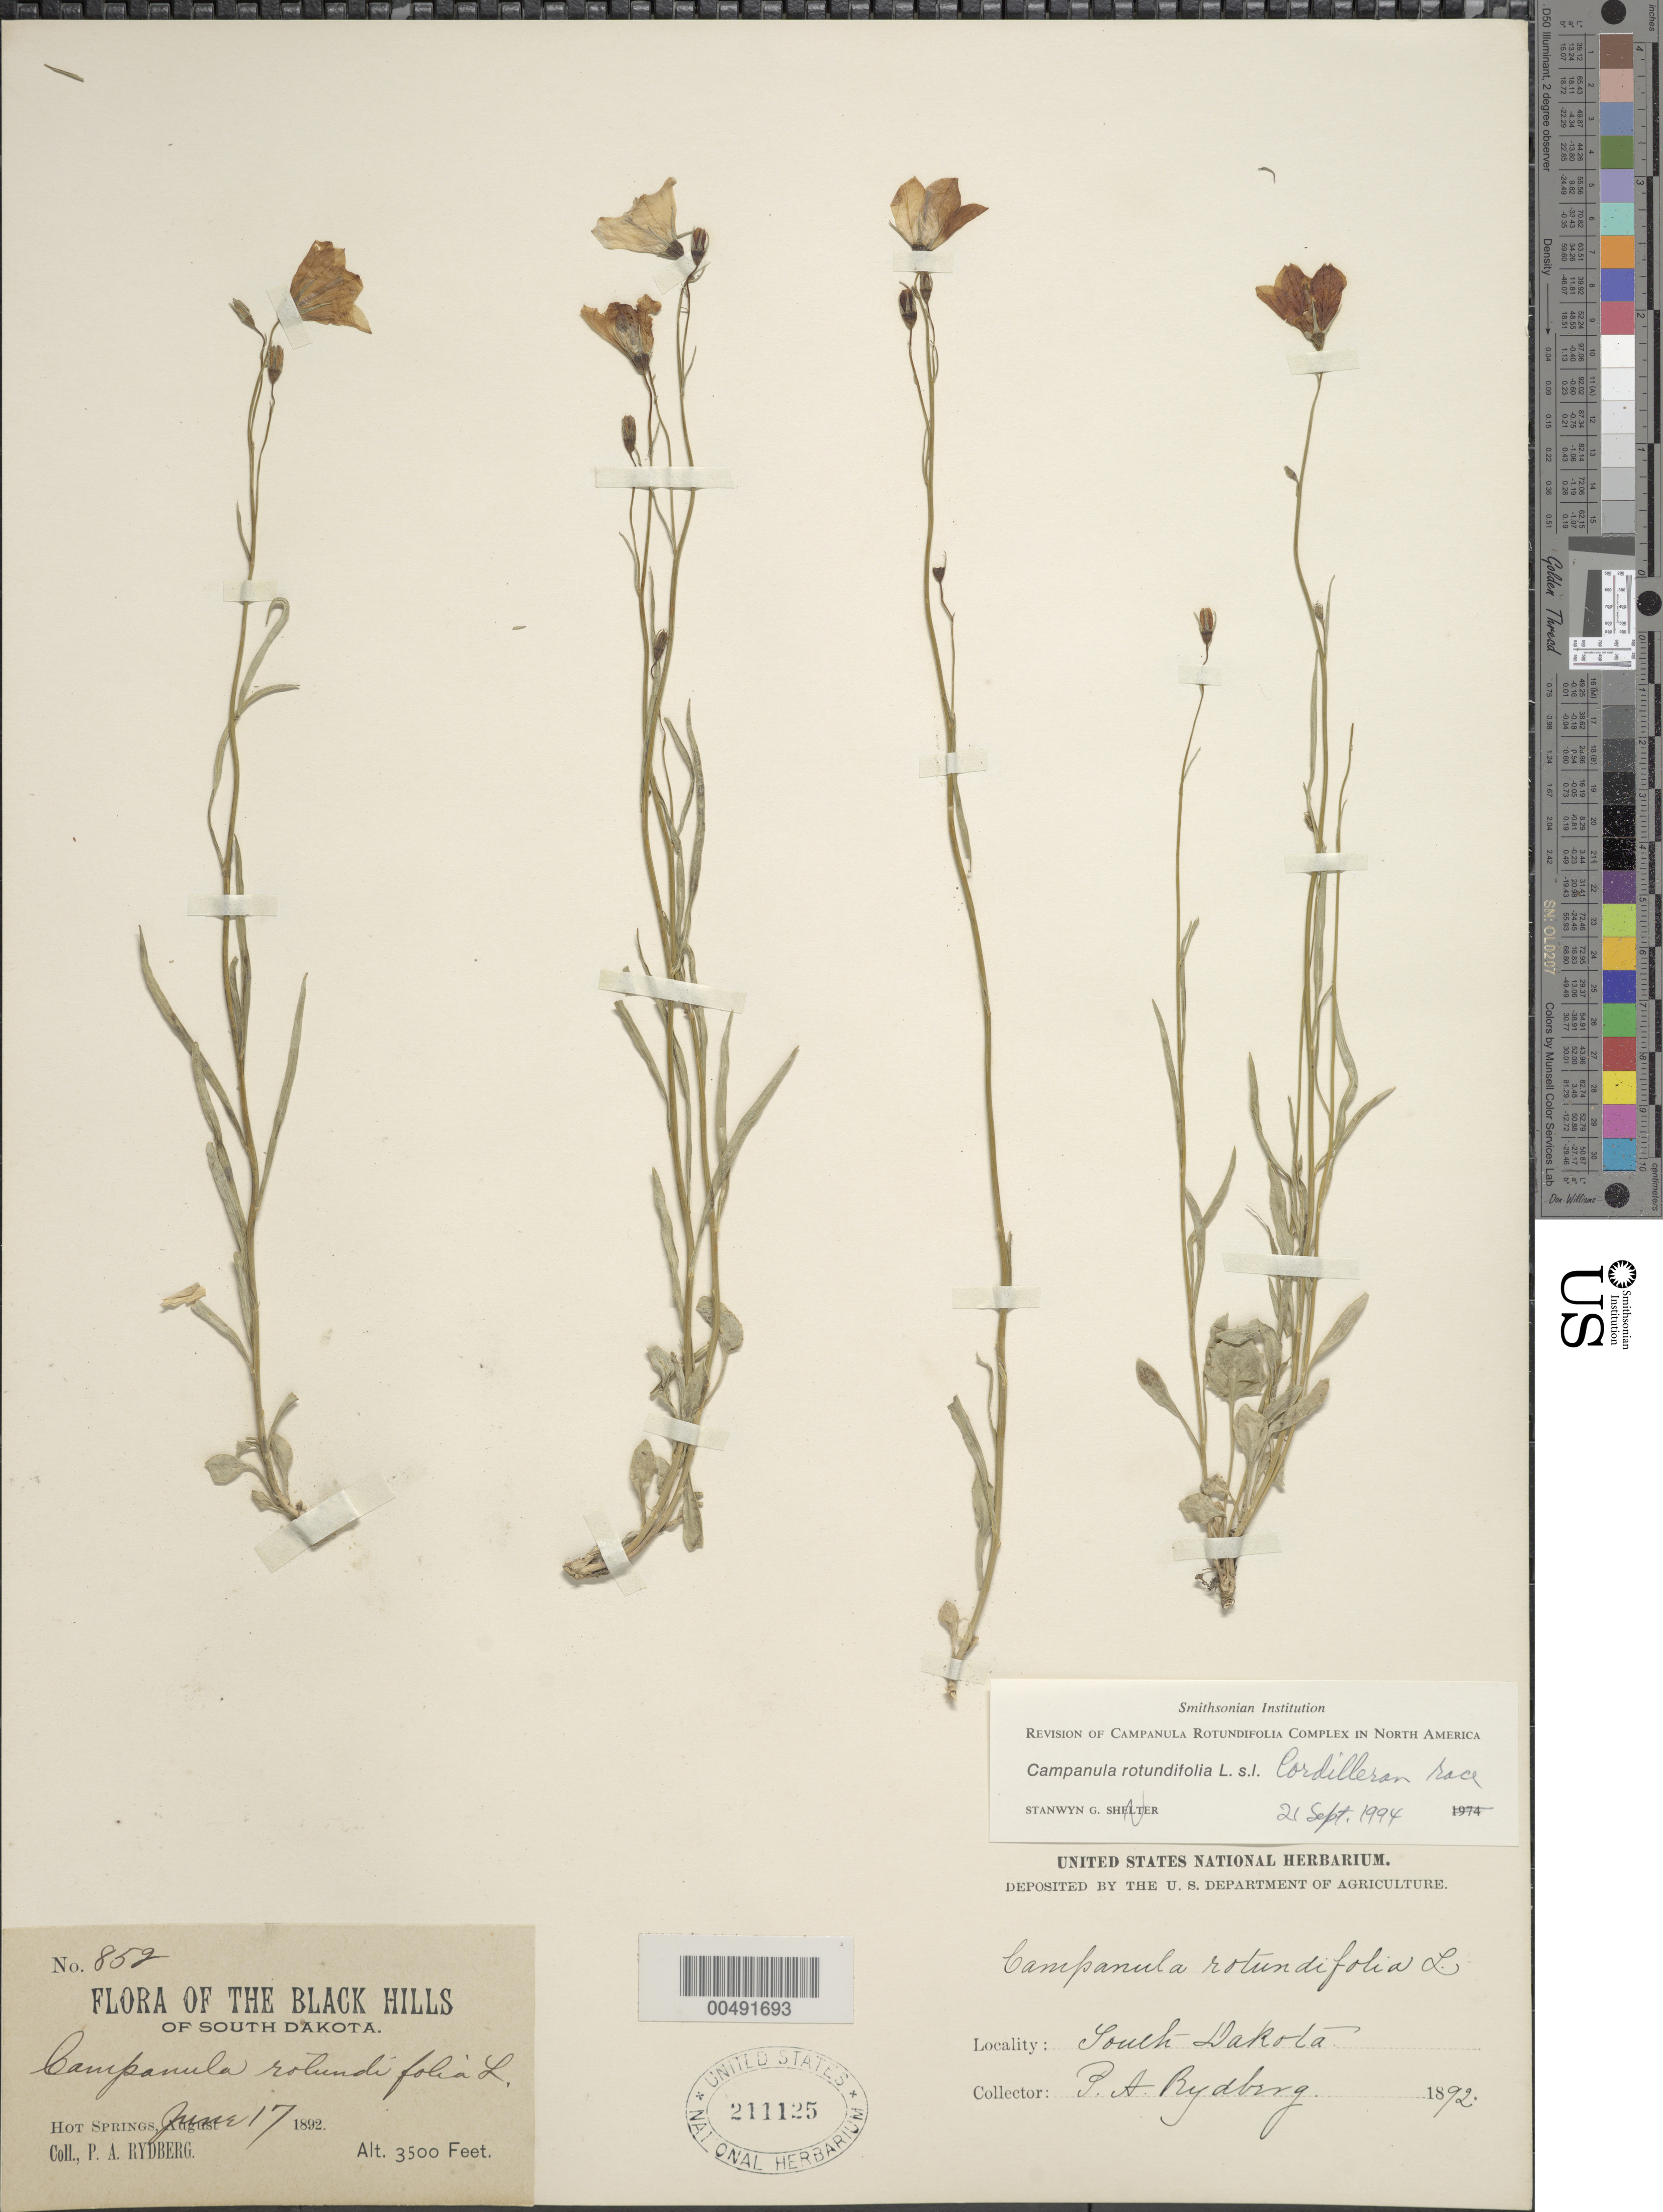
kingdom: Plantae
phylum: Tracheophyta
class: Magnoliopsida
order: Asterales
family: Campanulaceae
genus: Campanula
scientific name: Campanula rotundifolia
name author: L.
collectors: P. A. Rydberg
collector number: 852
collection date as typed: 17 Jun 1892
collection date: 1892-06-17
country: United States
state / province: South Dakota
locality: Hot Springs, Black Hills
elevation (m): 1067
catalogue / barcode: US 211125